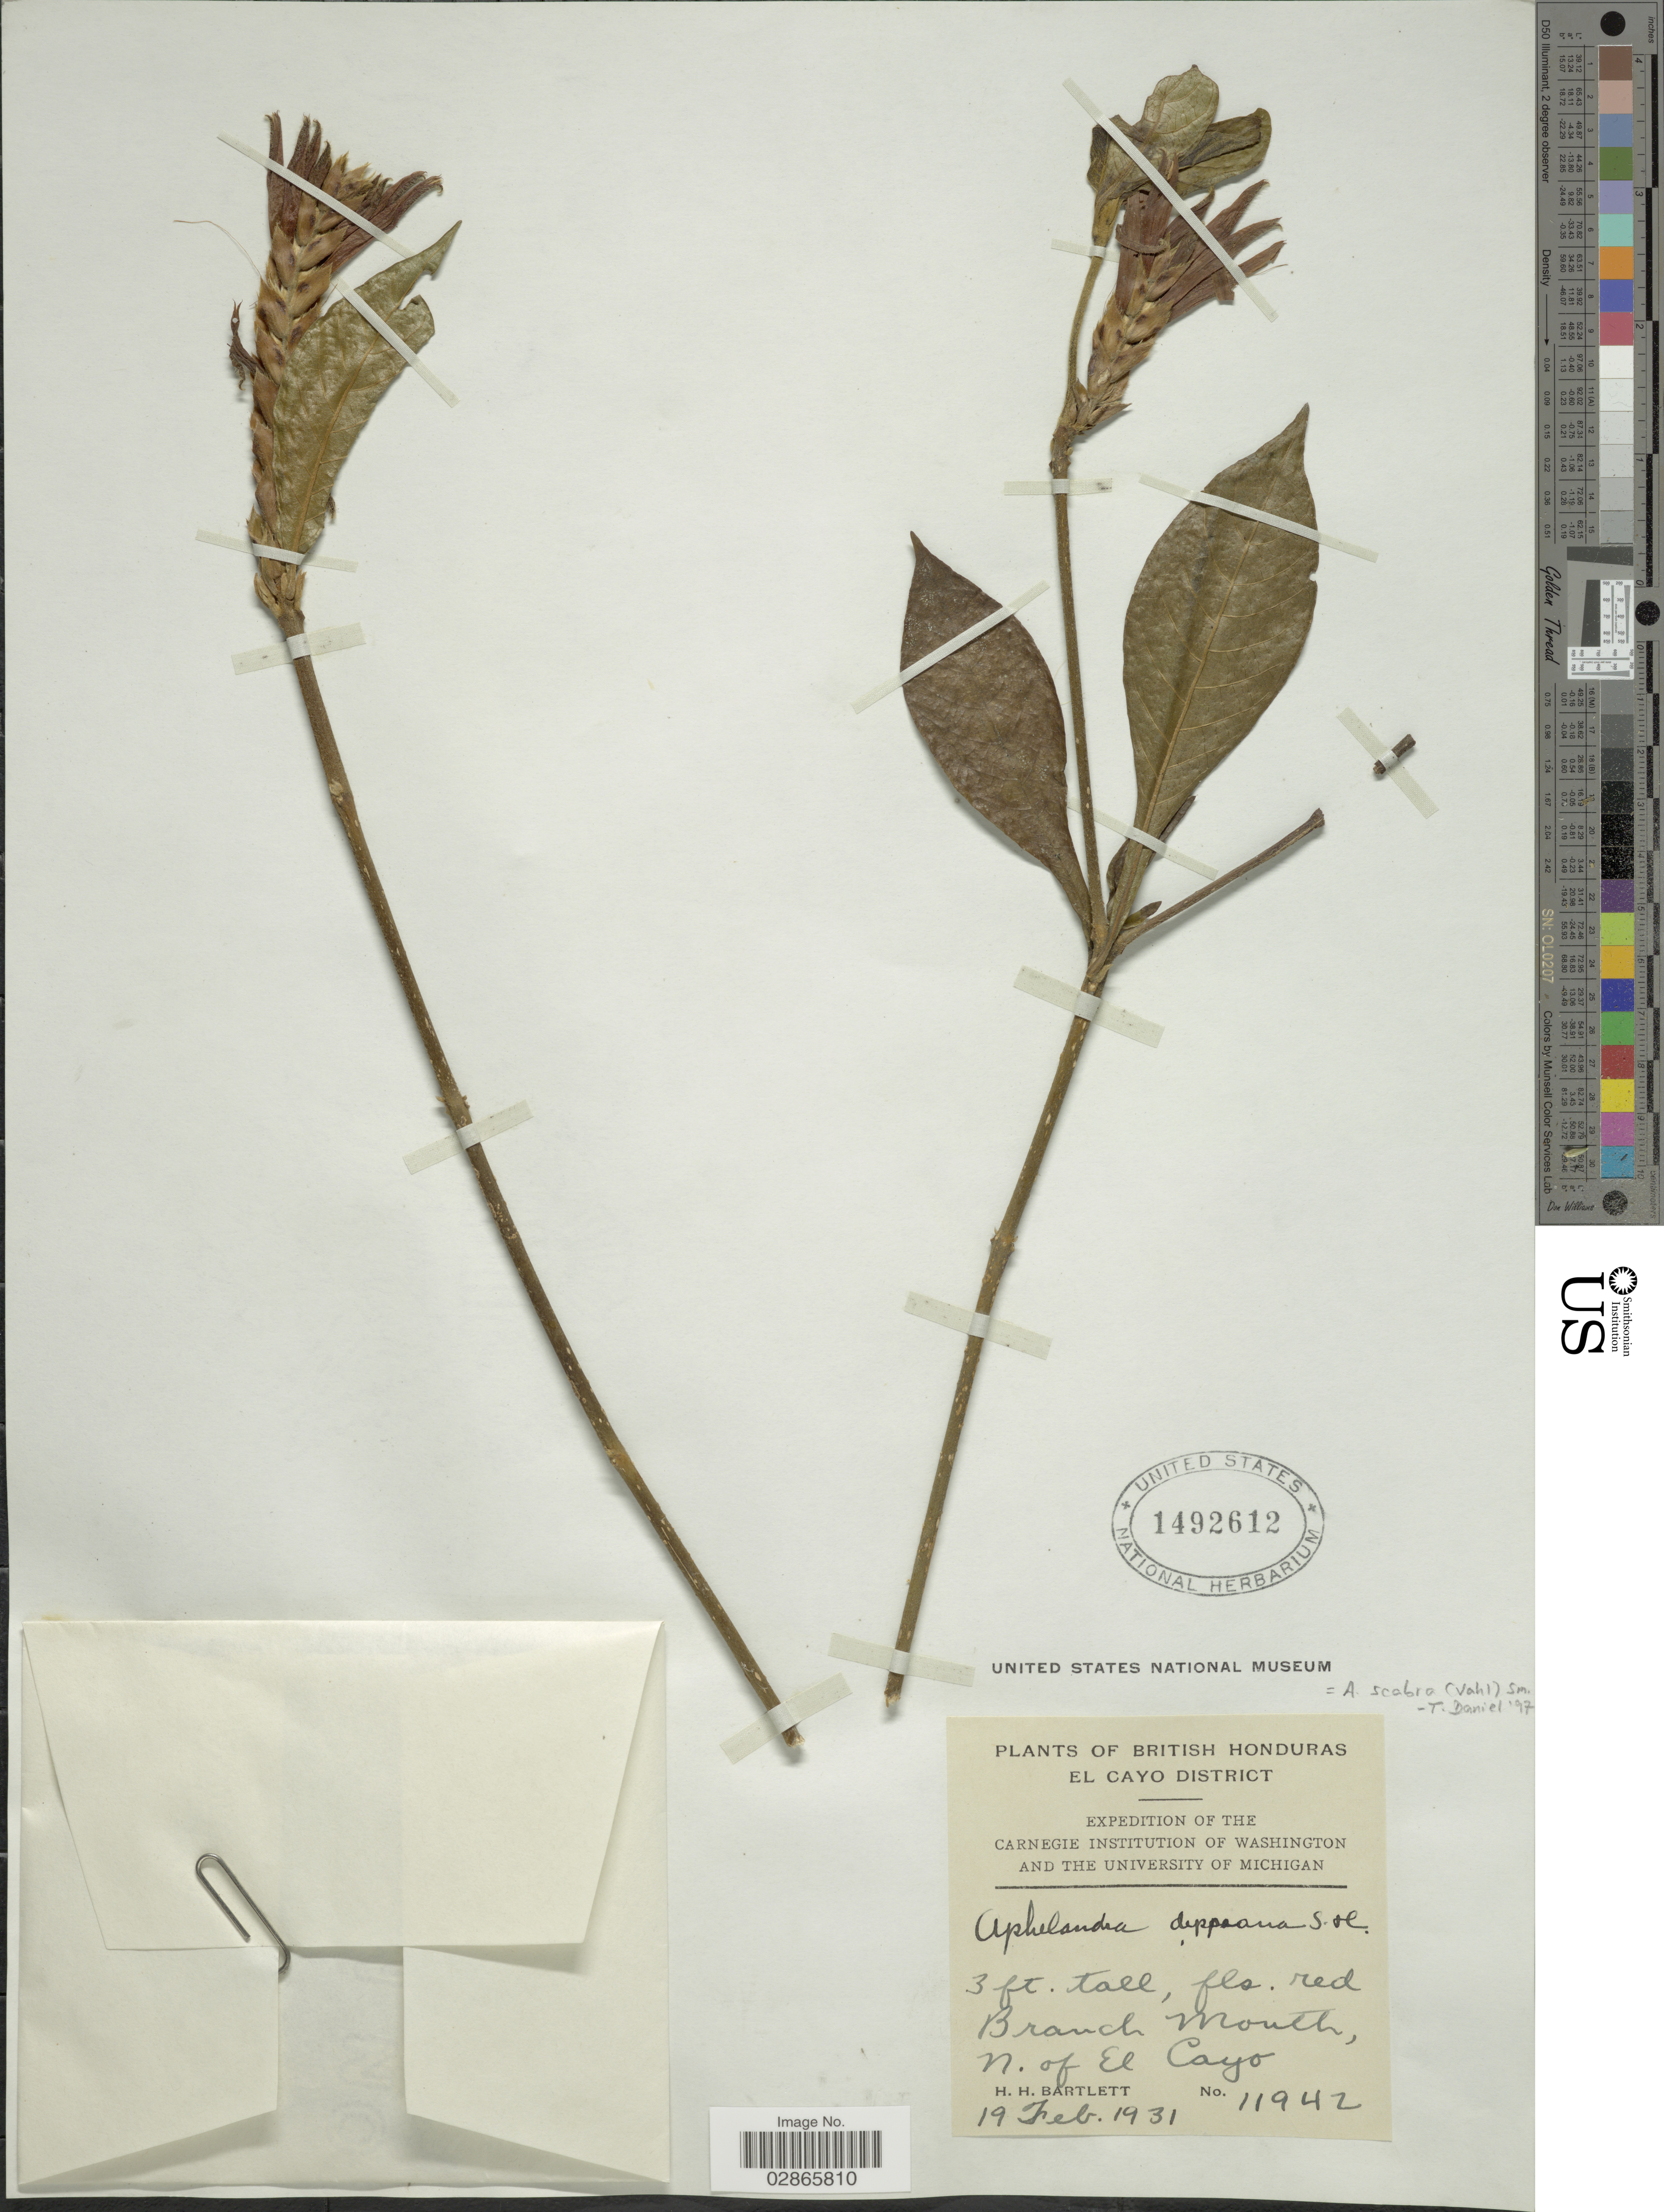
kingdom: Plantae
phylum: Tracheophyta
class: Magnoliopsida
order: Lamiales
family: Acanthaceae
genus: Aphelandra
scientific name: Aphelandra deppeana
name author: Schltdl. & Cham.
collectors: H. H. Bartlett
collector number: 11942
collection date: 1931-02-19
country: Belize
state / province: Cayo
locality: British Honduras. El Cayo District. Branch Mouth, N. of El Cayo.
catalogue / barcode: US 1492612